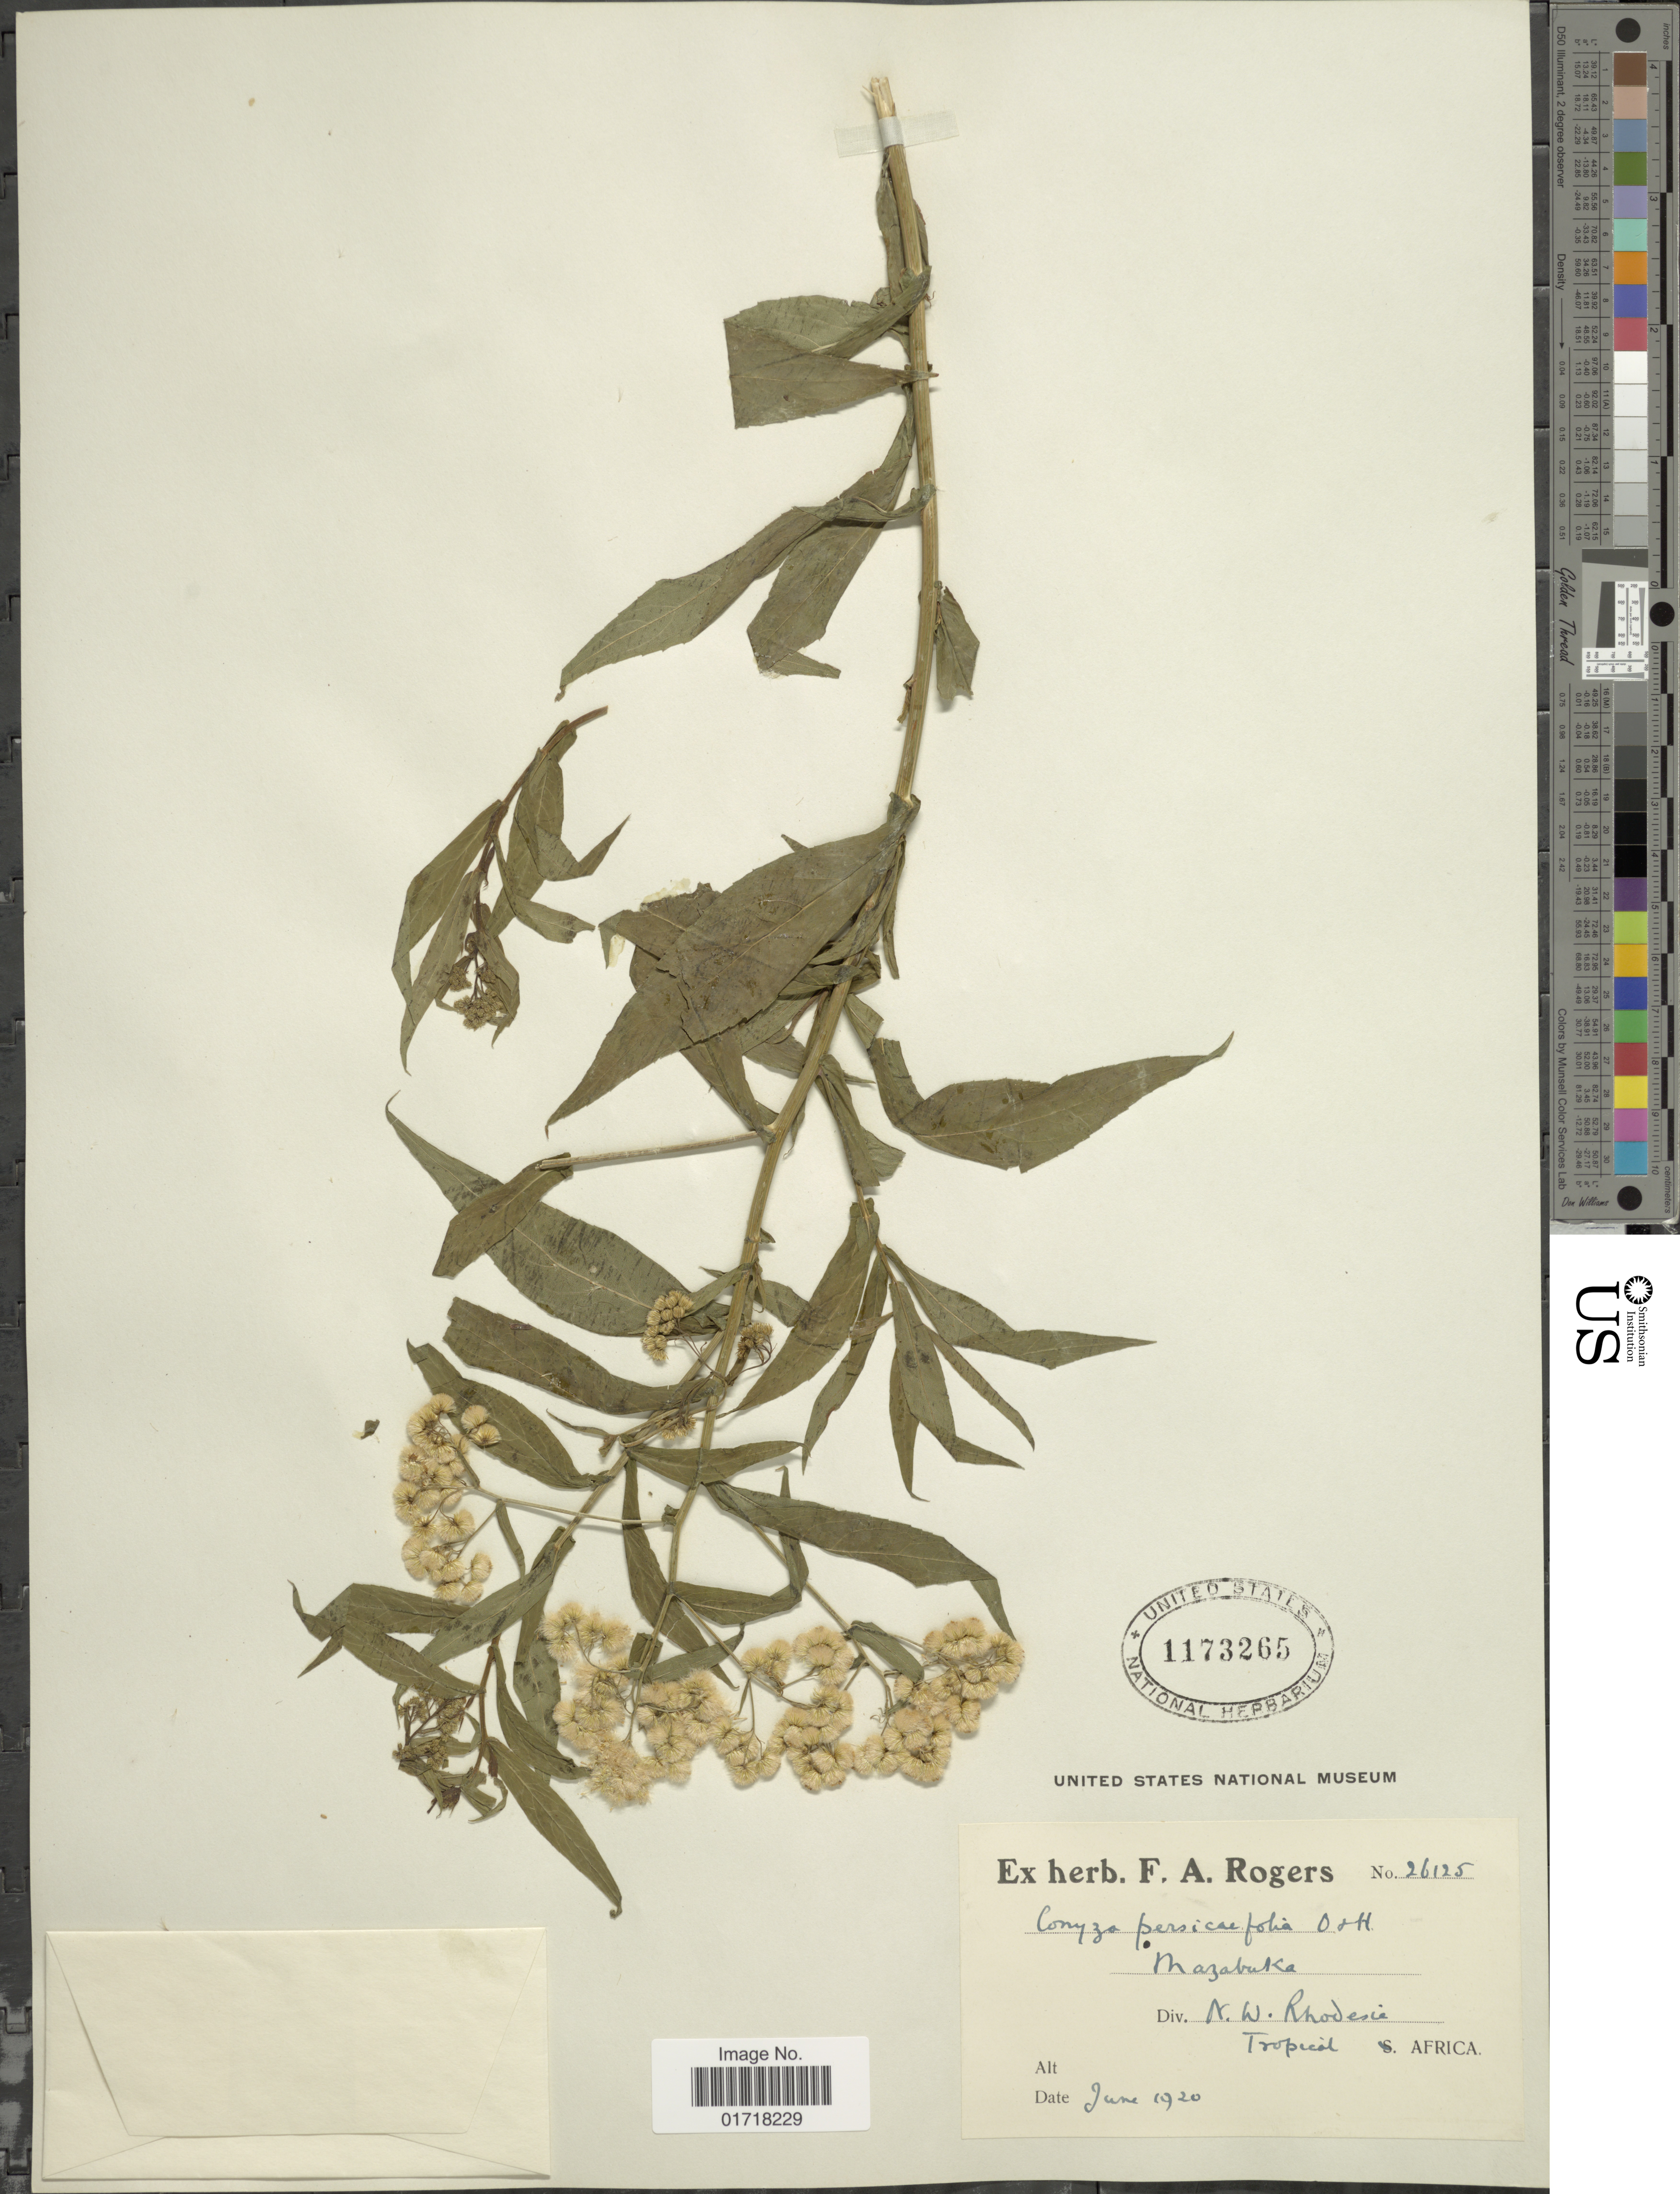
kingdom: Plantae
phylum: Tracheophyta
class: Magnoliopsida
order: Asterales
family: Asteraceae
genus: Conyza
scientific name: Conyza persicifolia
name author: (Benth.) Oliv. & Hiern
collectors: ex herb. F. A. Rogers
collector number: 26125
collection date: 1920-06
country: Zambia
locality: Mazabuka, Div., N. W. Rhodesia, Tropical Africa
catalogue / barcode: US 1173265